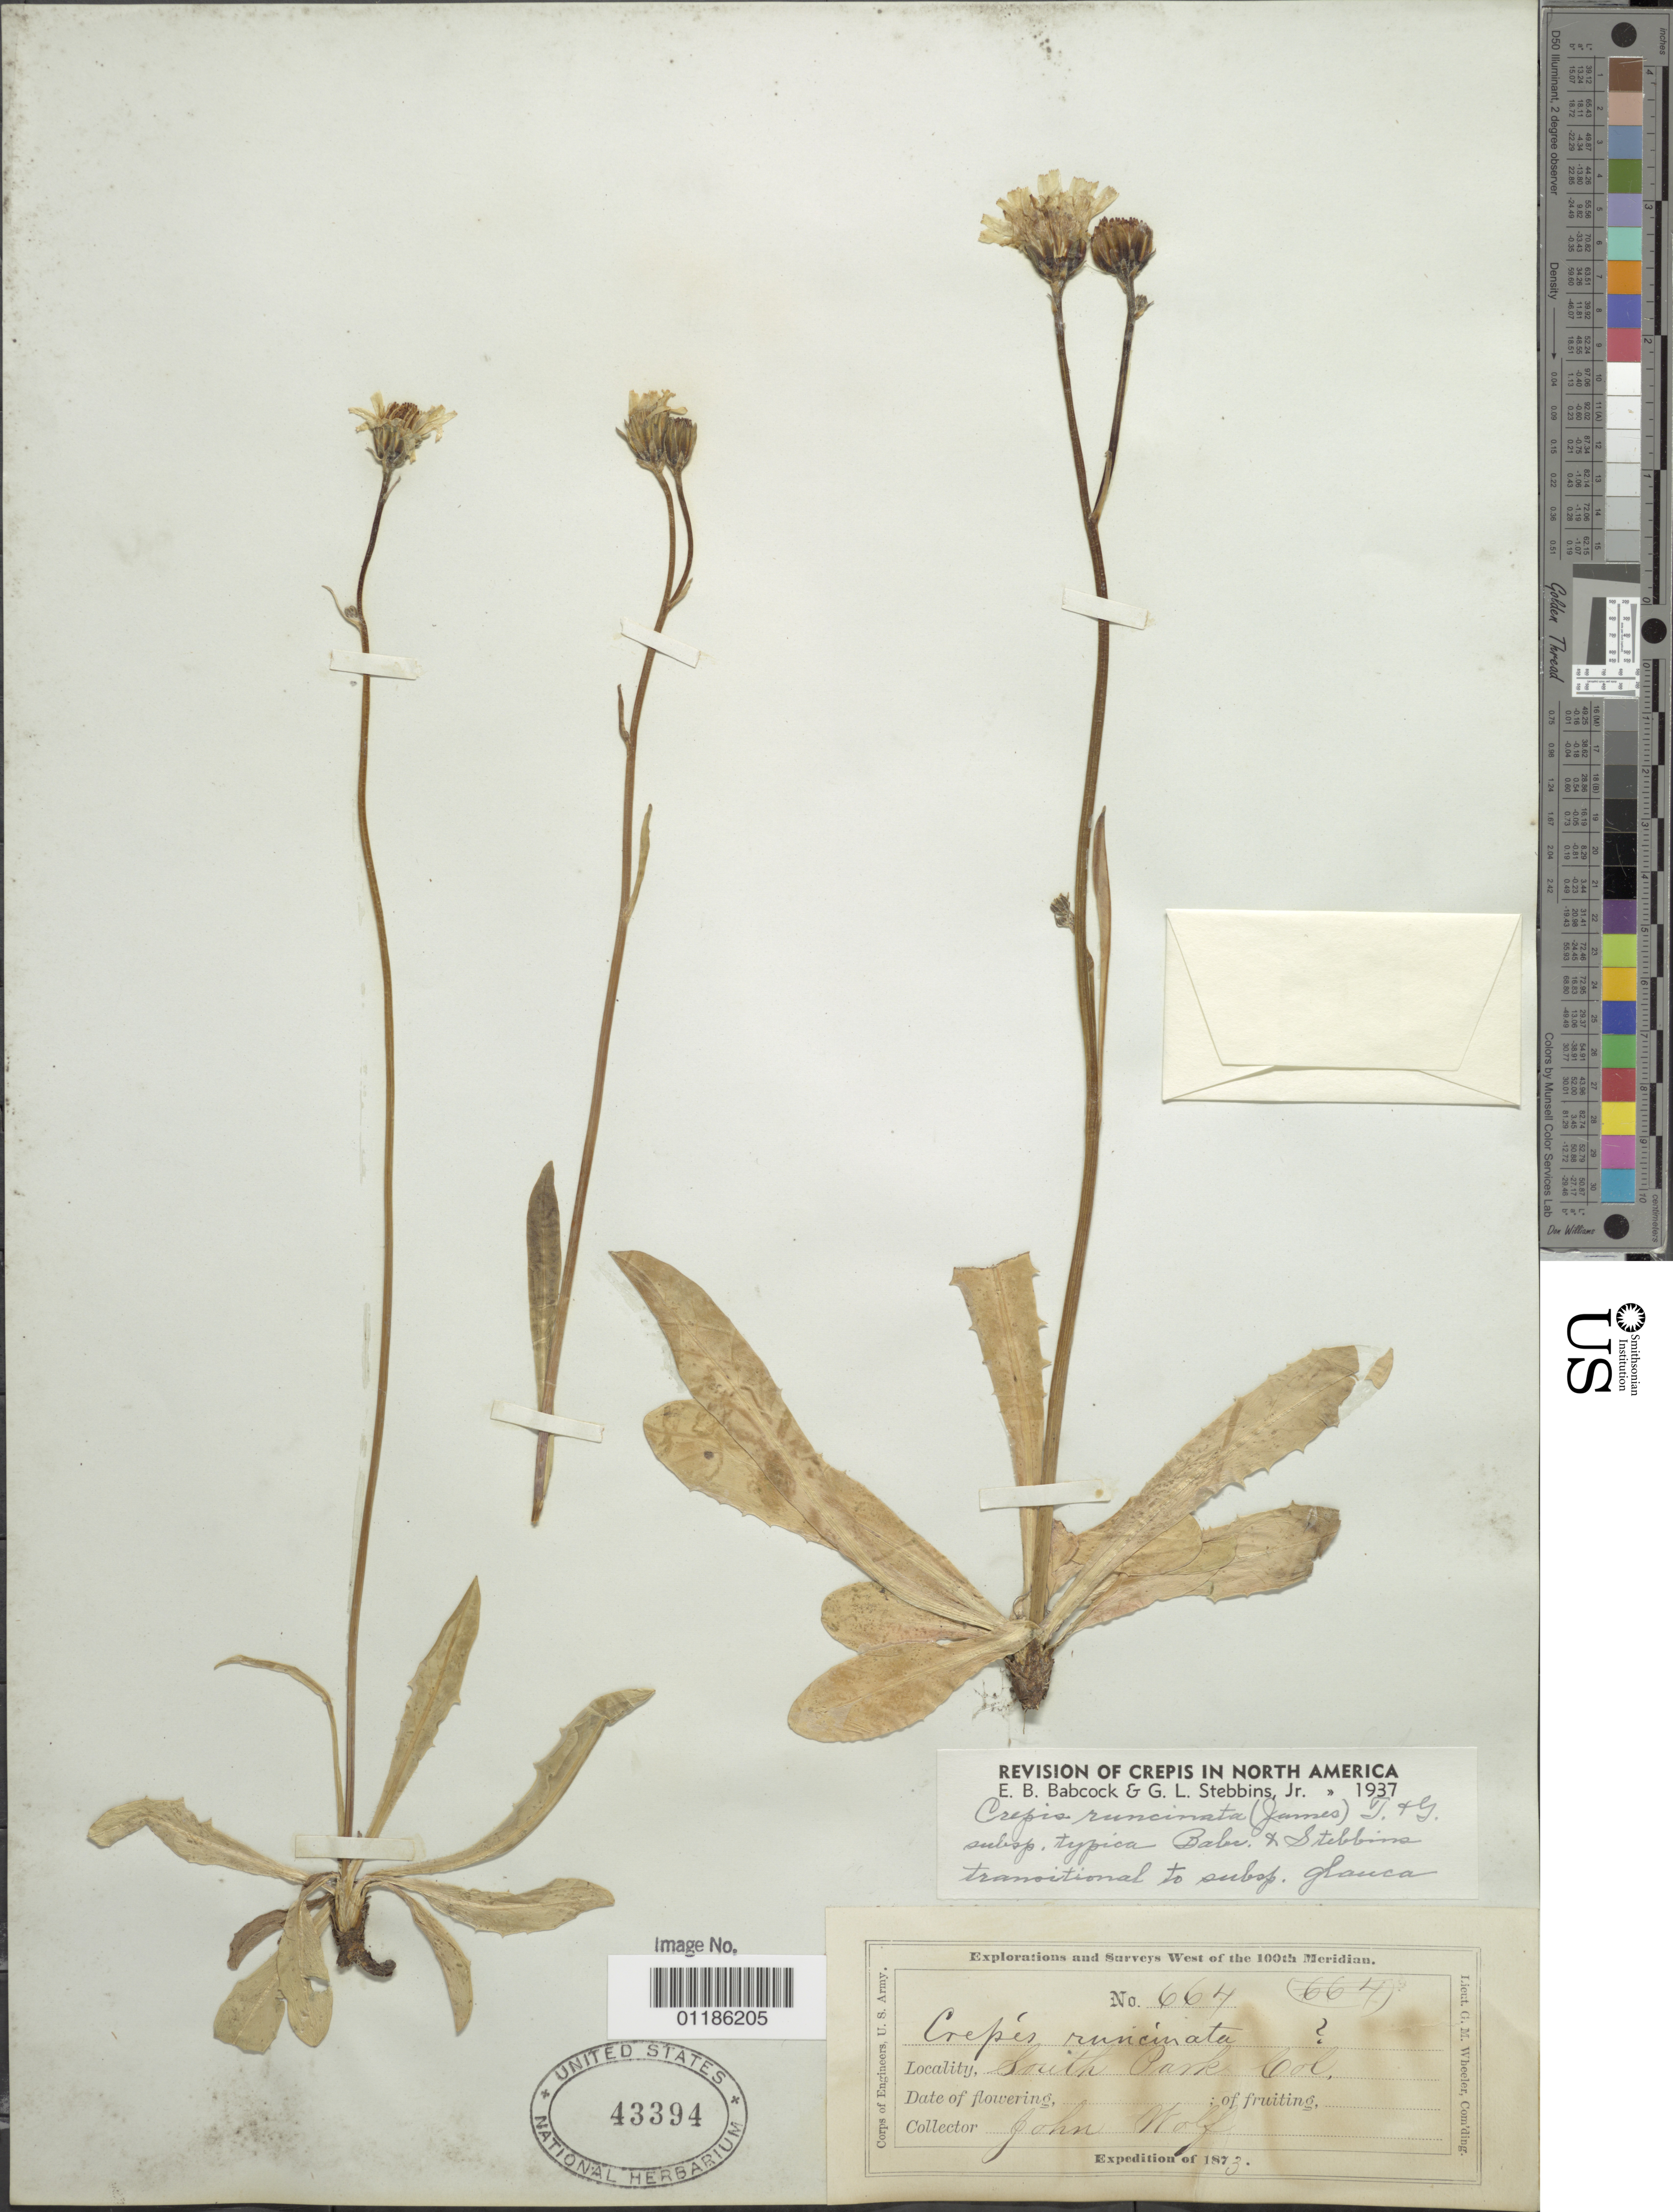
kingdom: Plantae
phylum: Tracheophyta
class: Magnoliopsida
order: Asterales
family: Asteraceae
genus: Crepis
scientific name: Crepis runcinata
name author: Torr. & A. Gray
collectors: J. Wolf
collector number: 664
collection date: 1873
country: United States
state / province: Colorado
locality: South Park, Col Ter.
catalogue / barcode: US 43394